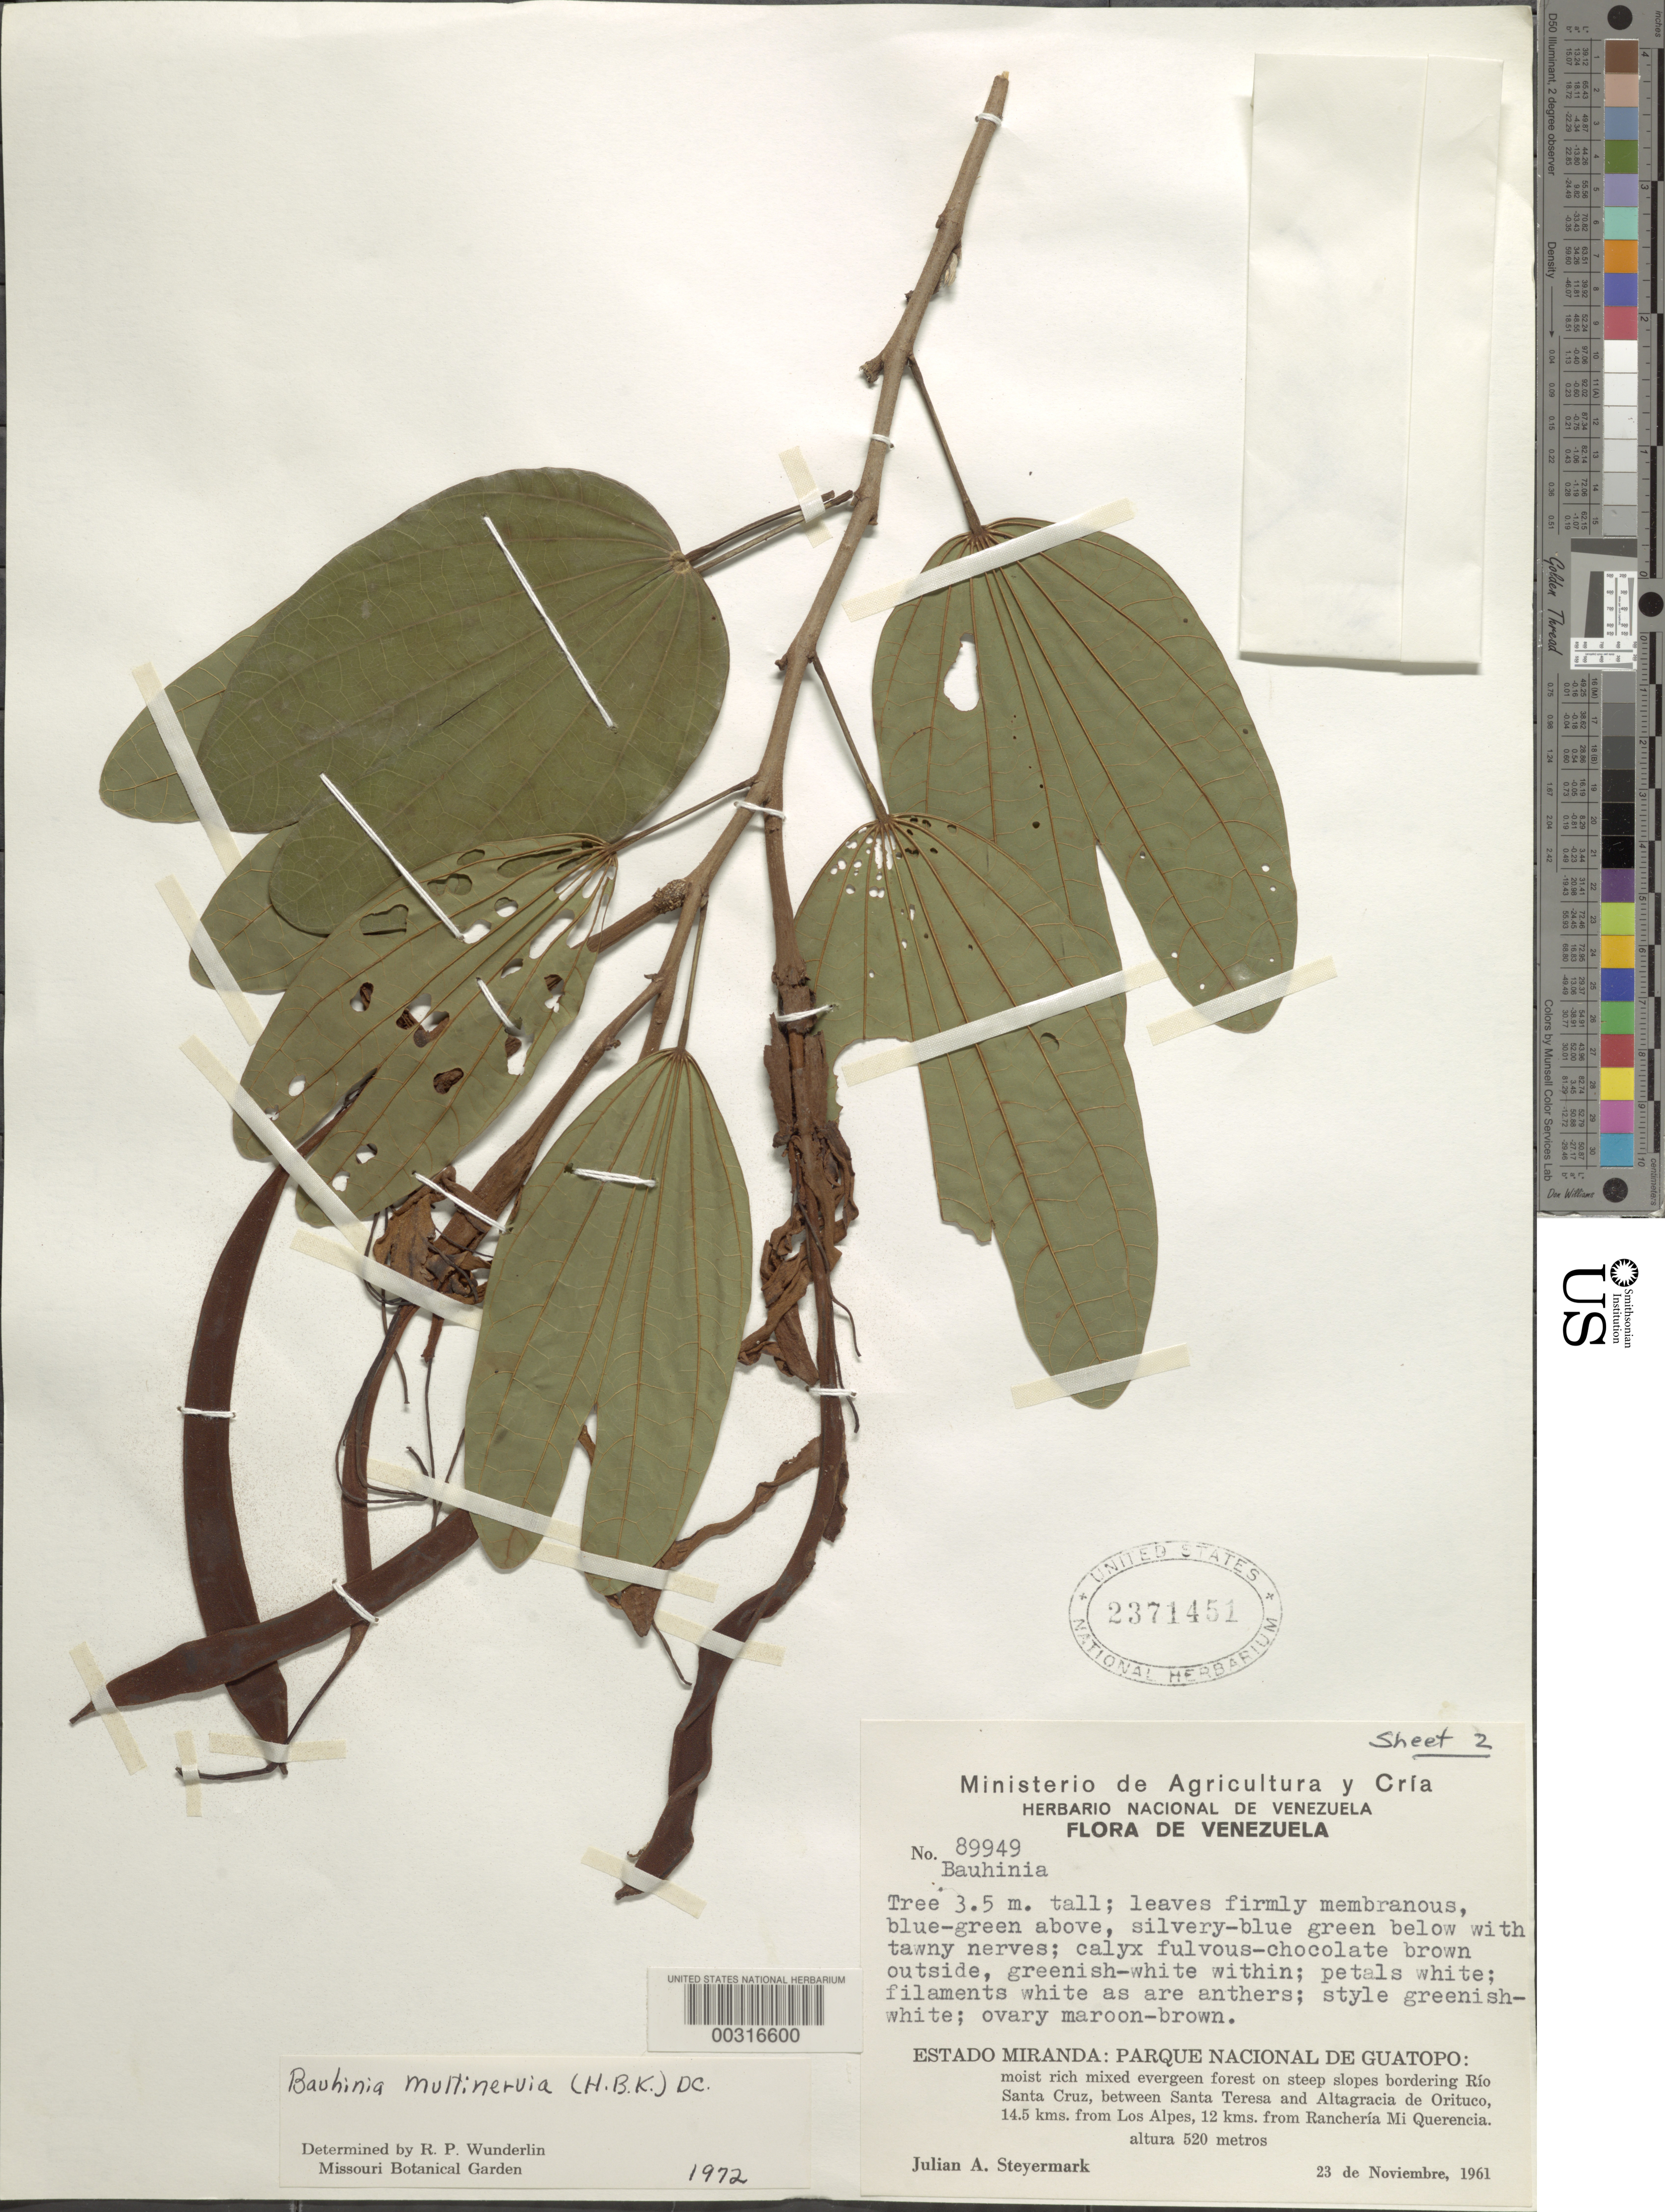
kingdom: Plantae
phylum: Tracheophyta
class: Magnoliopsida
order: Fabales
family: Fabaceae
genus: Bauhinia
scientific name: Bauhinia multinervia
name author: (Kunth) DC.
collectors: J. Steyermark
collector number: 89949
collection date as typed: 23 Nov 1961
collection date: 1961-11-23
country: Venezuela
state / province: Miranda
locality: Parque nacional de guatopo, bordering rio santa cruz, between santa teresa and altagracia de orituco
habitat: Evergreen forest on steep slopes bordering river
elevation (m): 520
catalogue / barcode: US 2371451